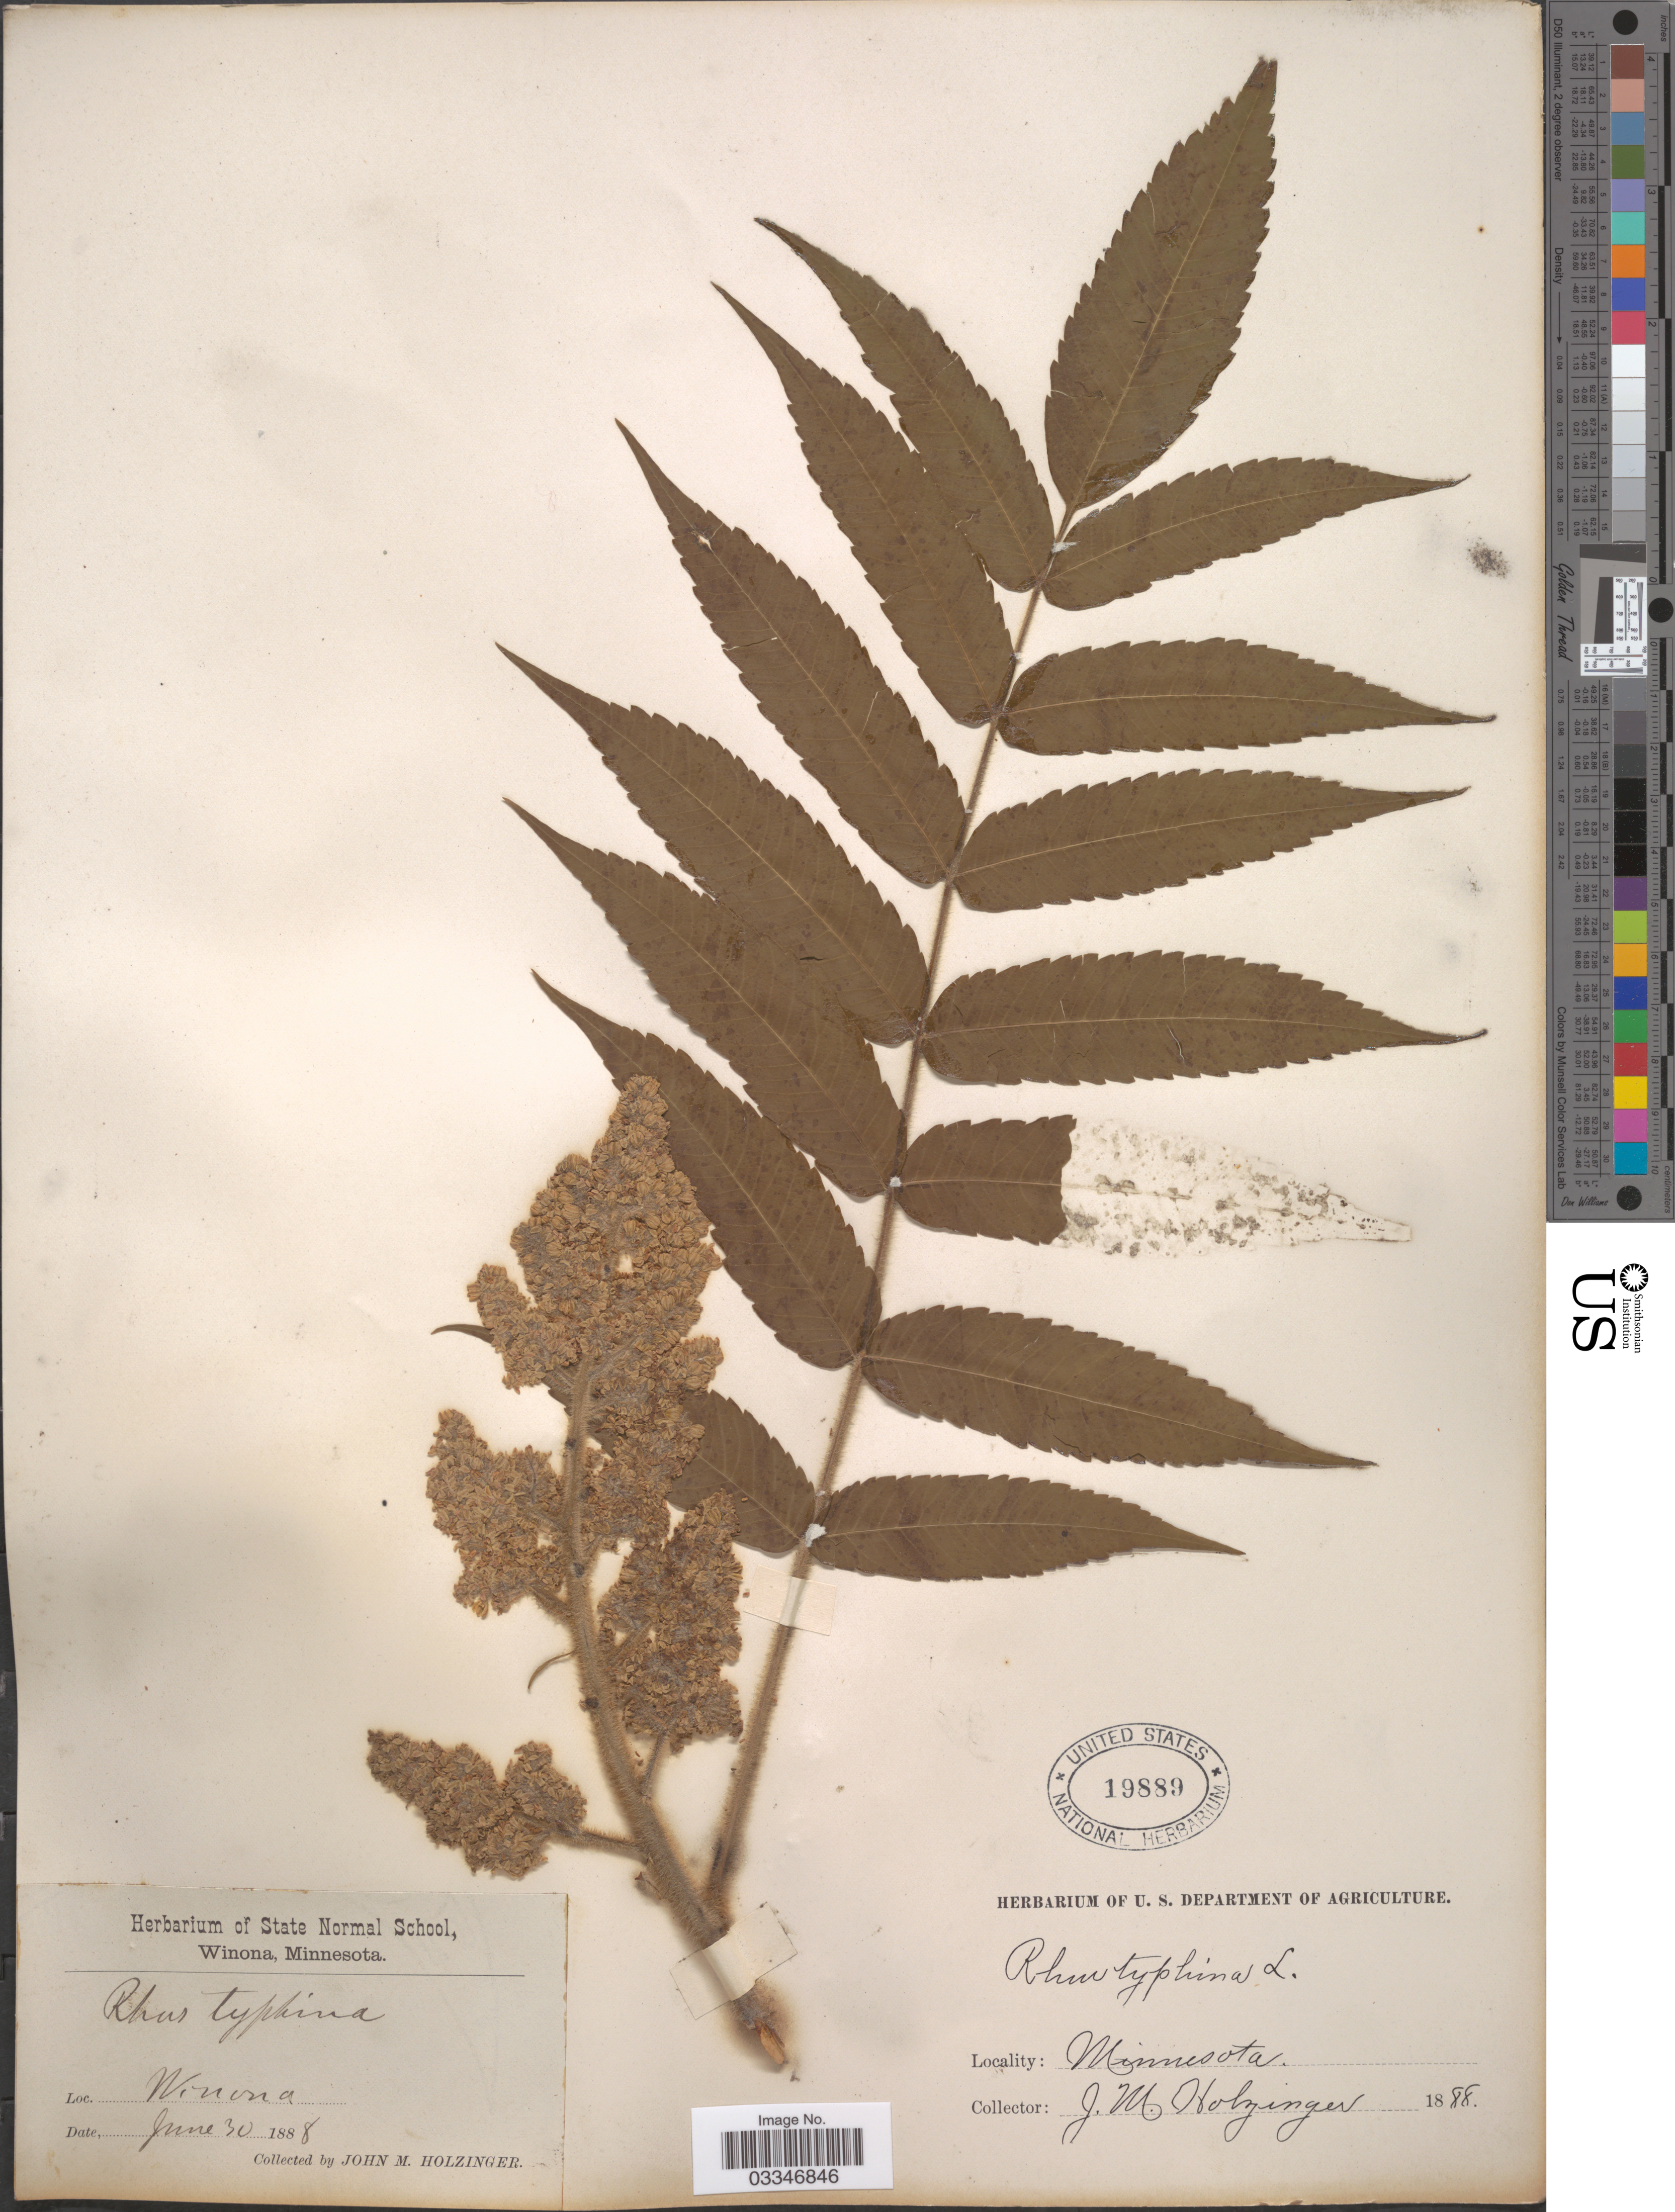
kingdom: Plantae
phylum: Tracheophyta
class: Magnoliopsida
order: Sapindales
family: Anacardiaceae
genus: Rhus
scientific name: Rhus typhina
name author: L.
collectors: J. M. Holzinger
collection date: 1888-06-30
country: United States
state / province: Minnesota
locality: Winona.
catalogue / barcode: US 19889